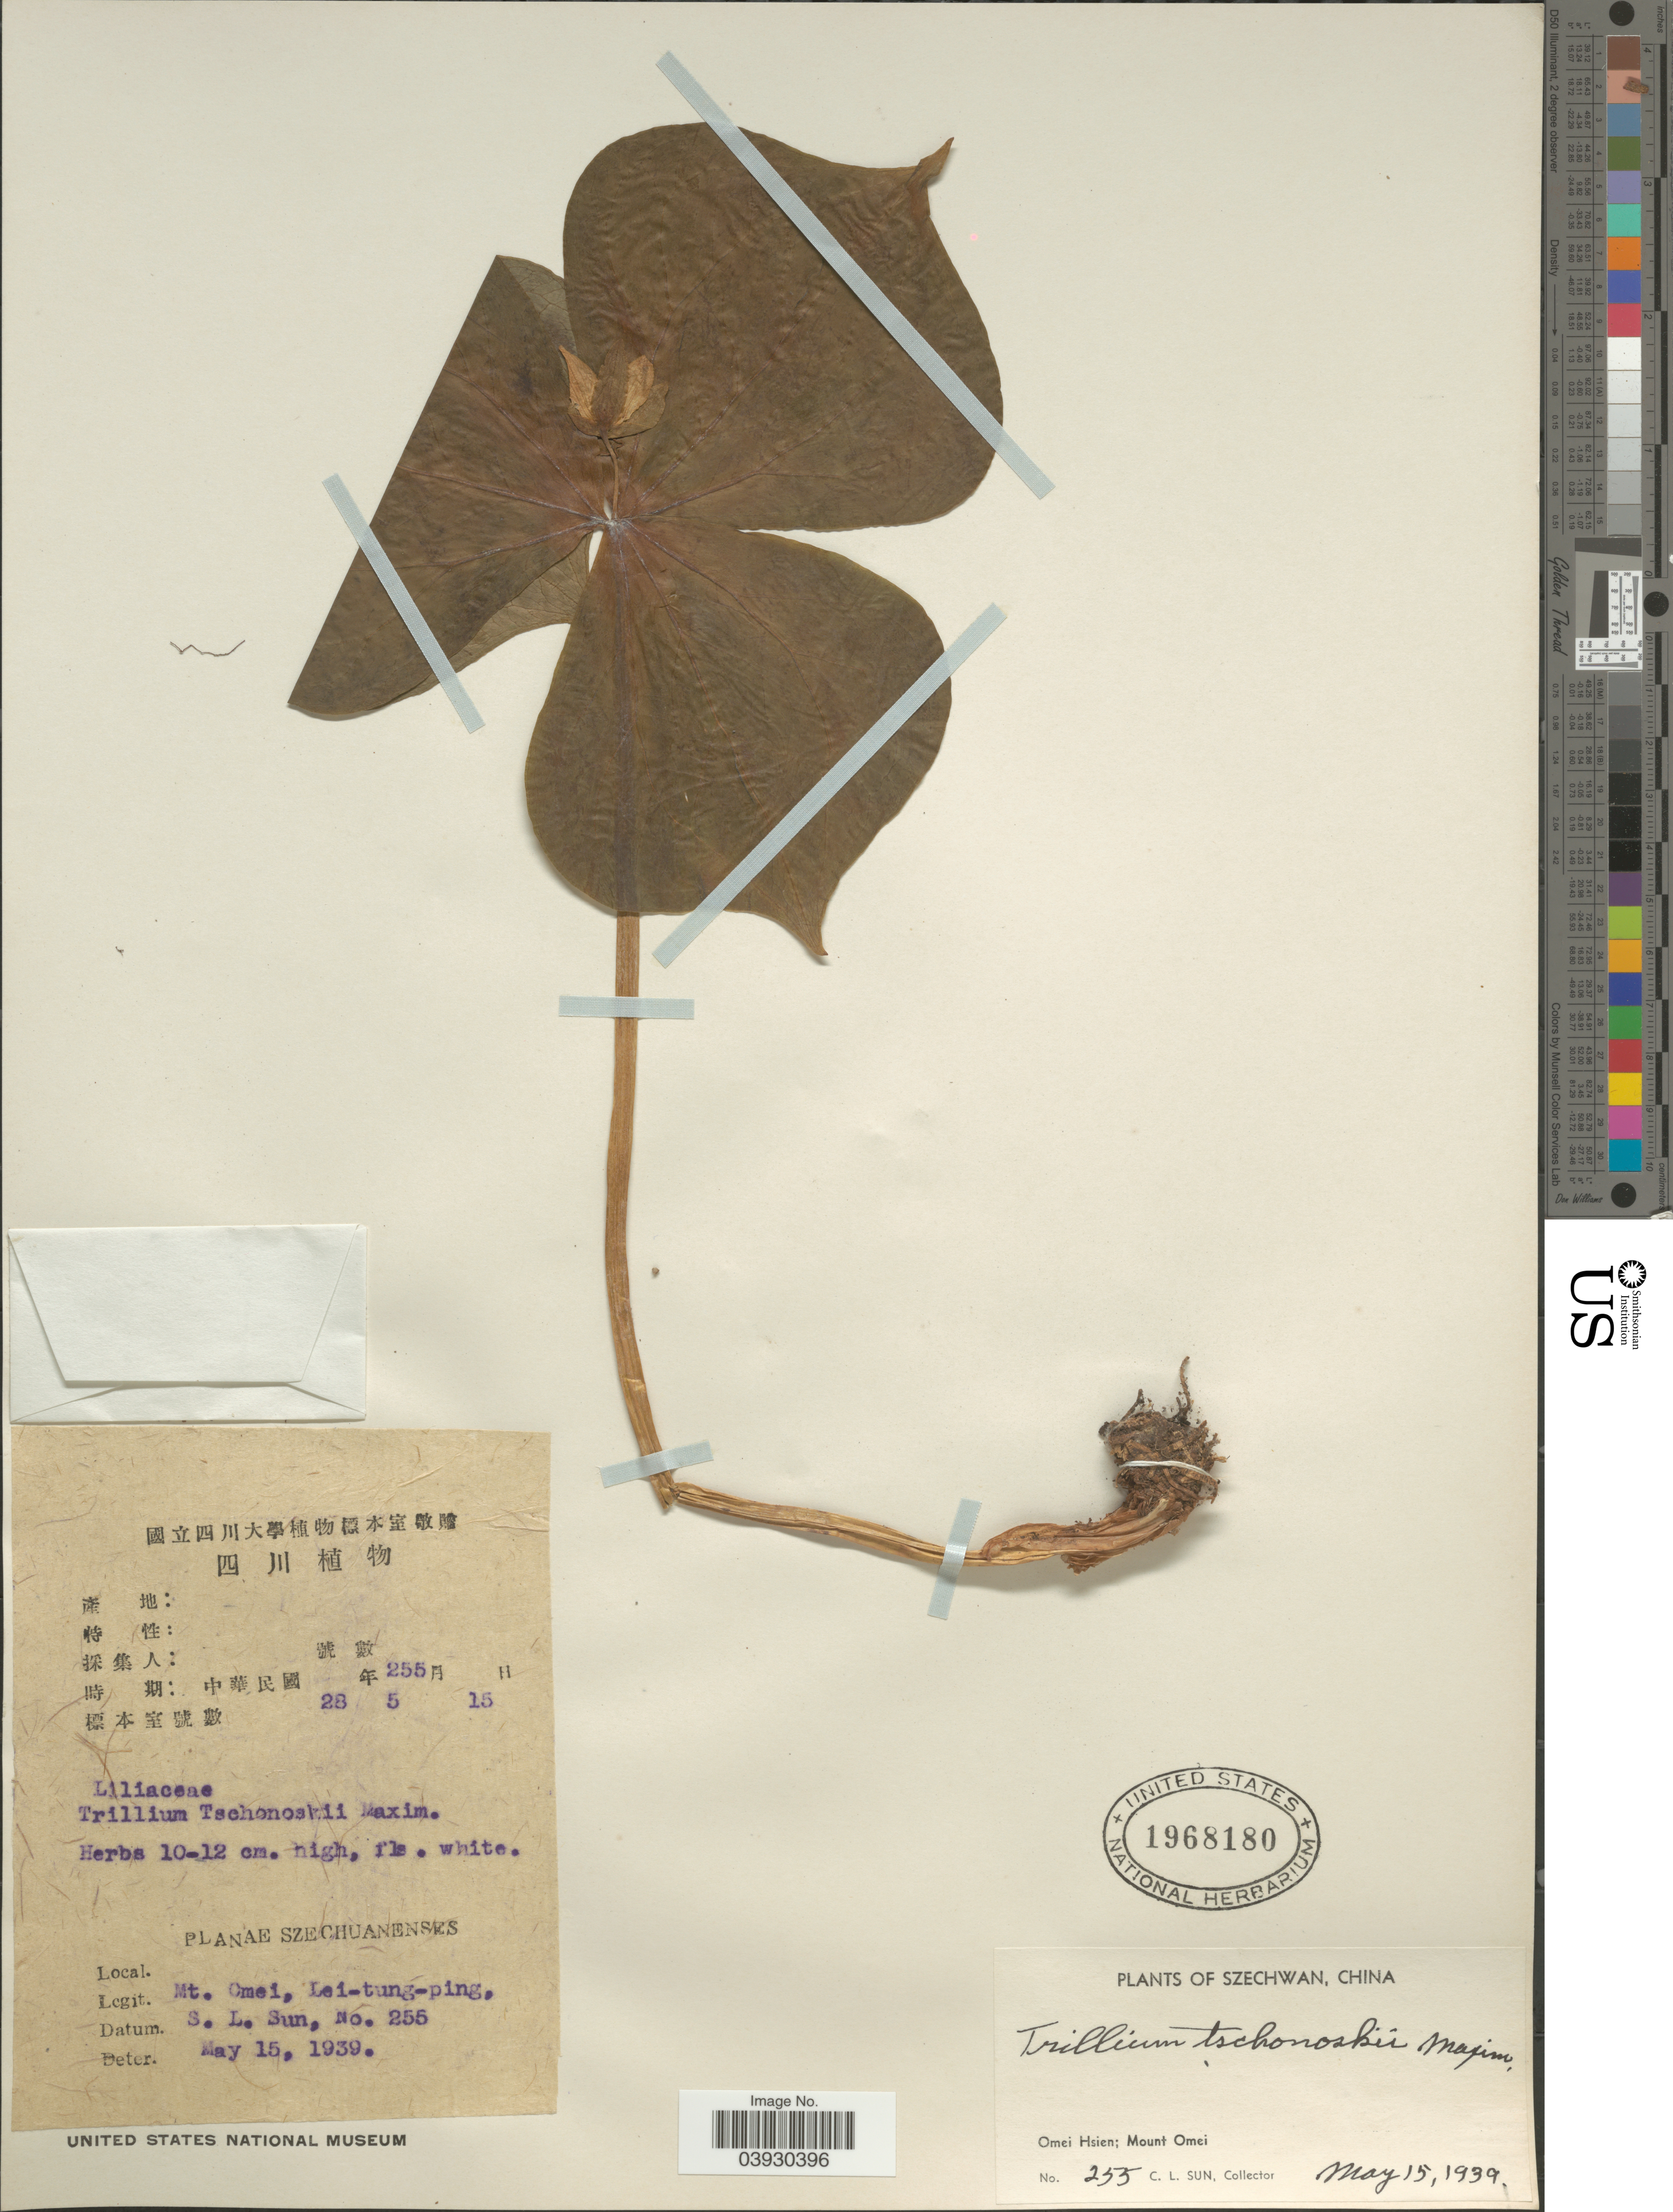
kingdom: Plantae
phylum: Tracheophyta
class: Liliopsida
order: Liliales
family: Melanthiaceae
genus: Trillium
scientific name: Trillium tschonoskii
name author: Maxim.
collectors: C. Sun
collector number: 255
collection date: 1939-05-15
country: China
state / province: Sichuan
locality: Szechwan. Omei Hsien; Mount Omei. Lei-tung-ping.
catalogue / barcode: US 1968180